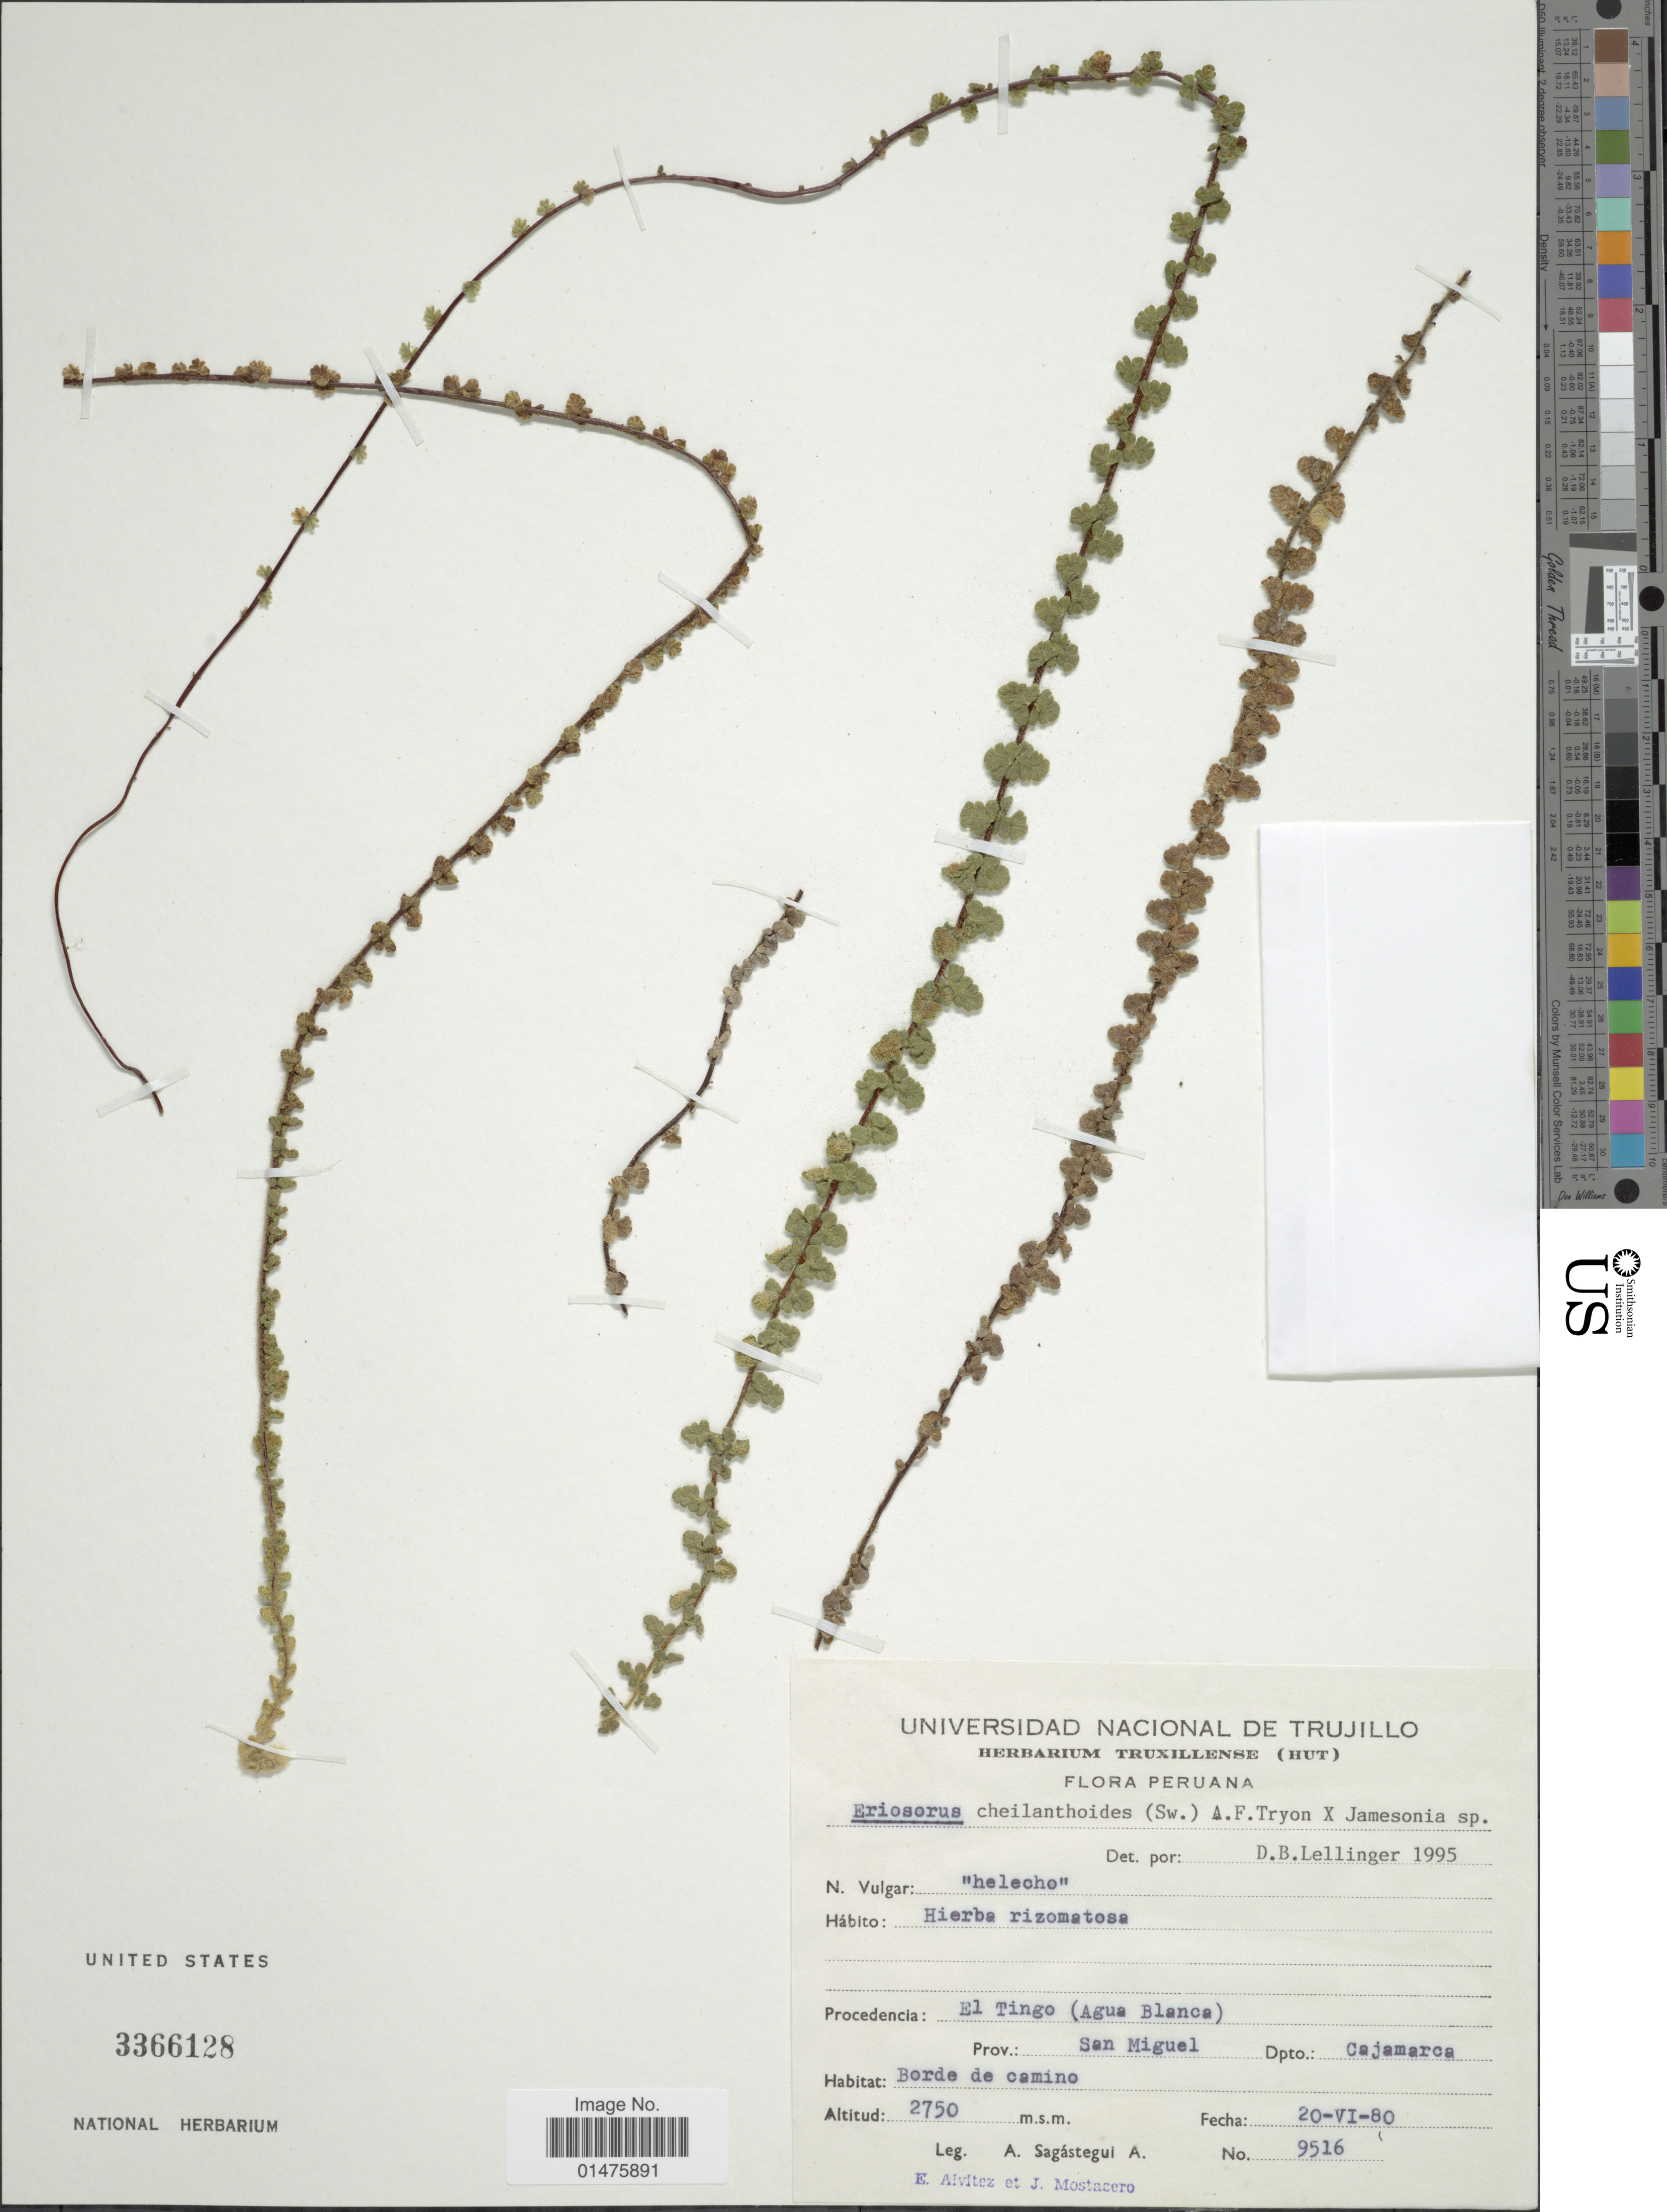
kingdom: Plantae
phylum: Tracheophyta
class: Polypodiopsida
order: Polypodiales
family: Pteridaceae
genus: Jamesonia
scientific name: Jamesonia cheilanthoides x J. jamesonia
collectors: A. Sagástegui A.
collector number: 9516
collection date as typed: Transcribed d/m/y: 20/6/80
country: Peru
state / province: Cajamarca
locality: Procendencia: El Tingo (Agua Blanca) prov. San Miguel,Dpto Cajamarca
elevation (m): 2750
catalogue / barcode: US 3366128